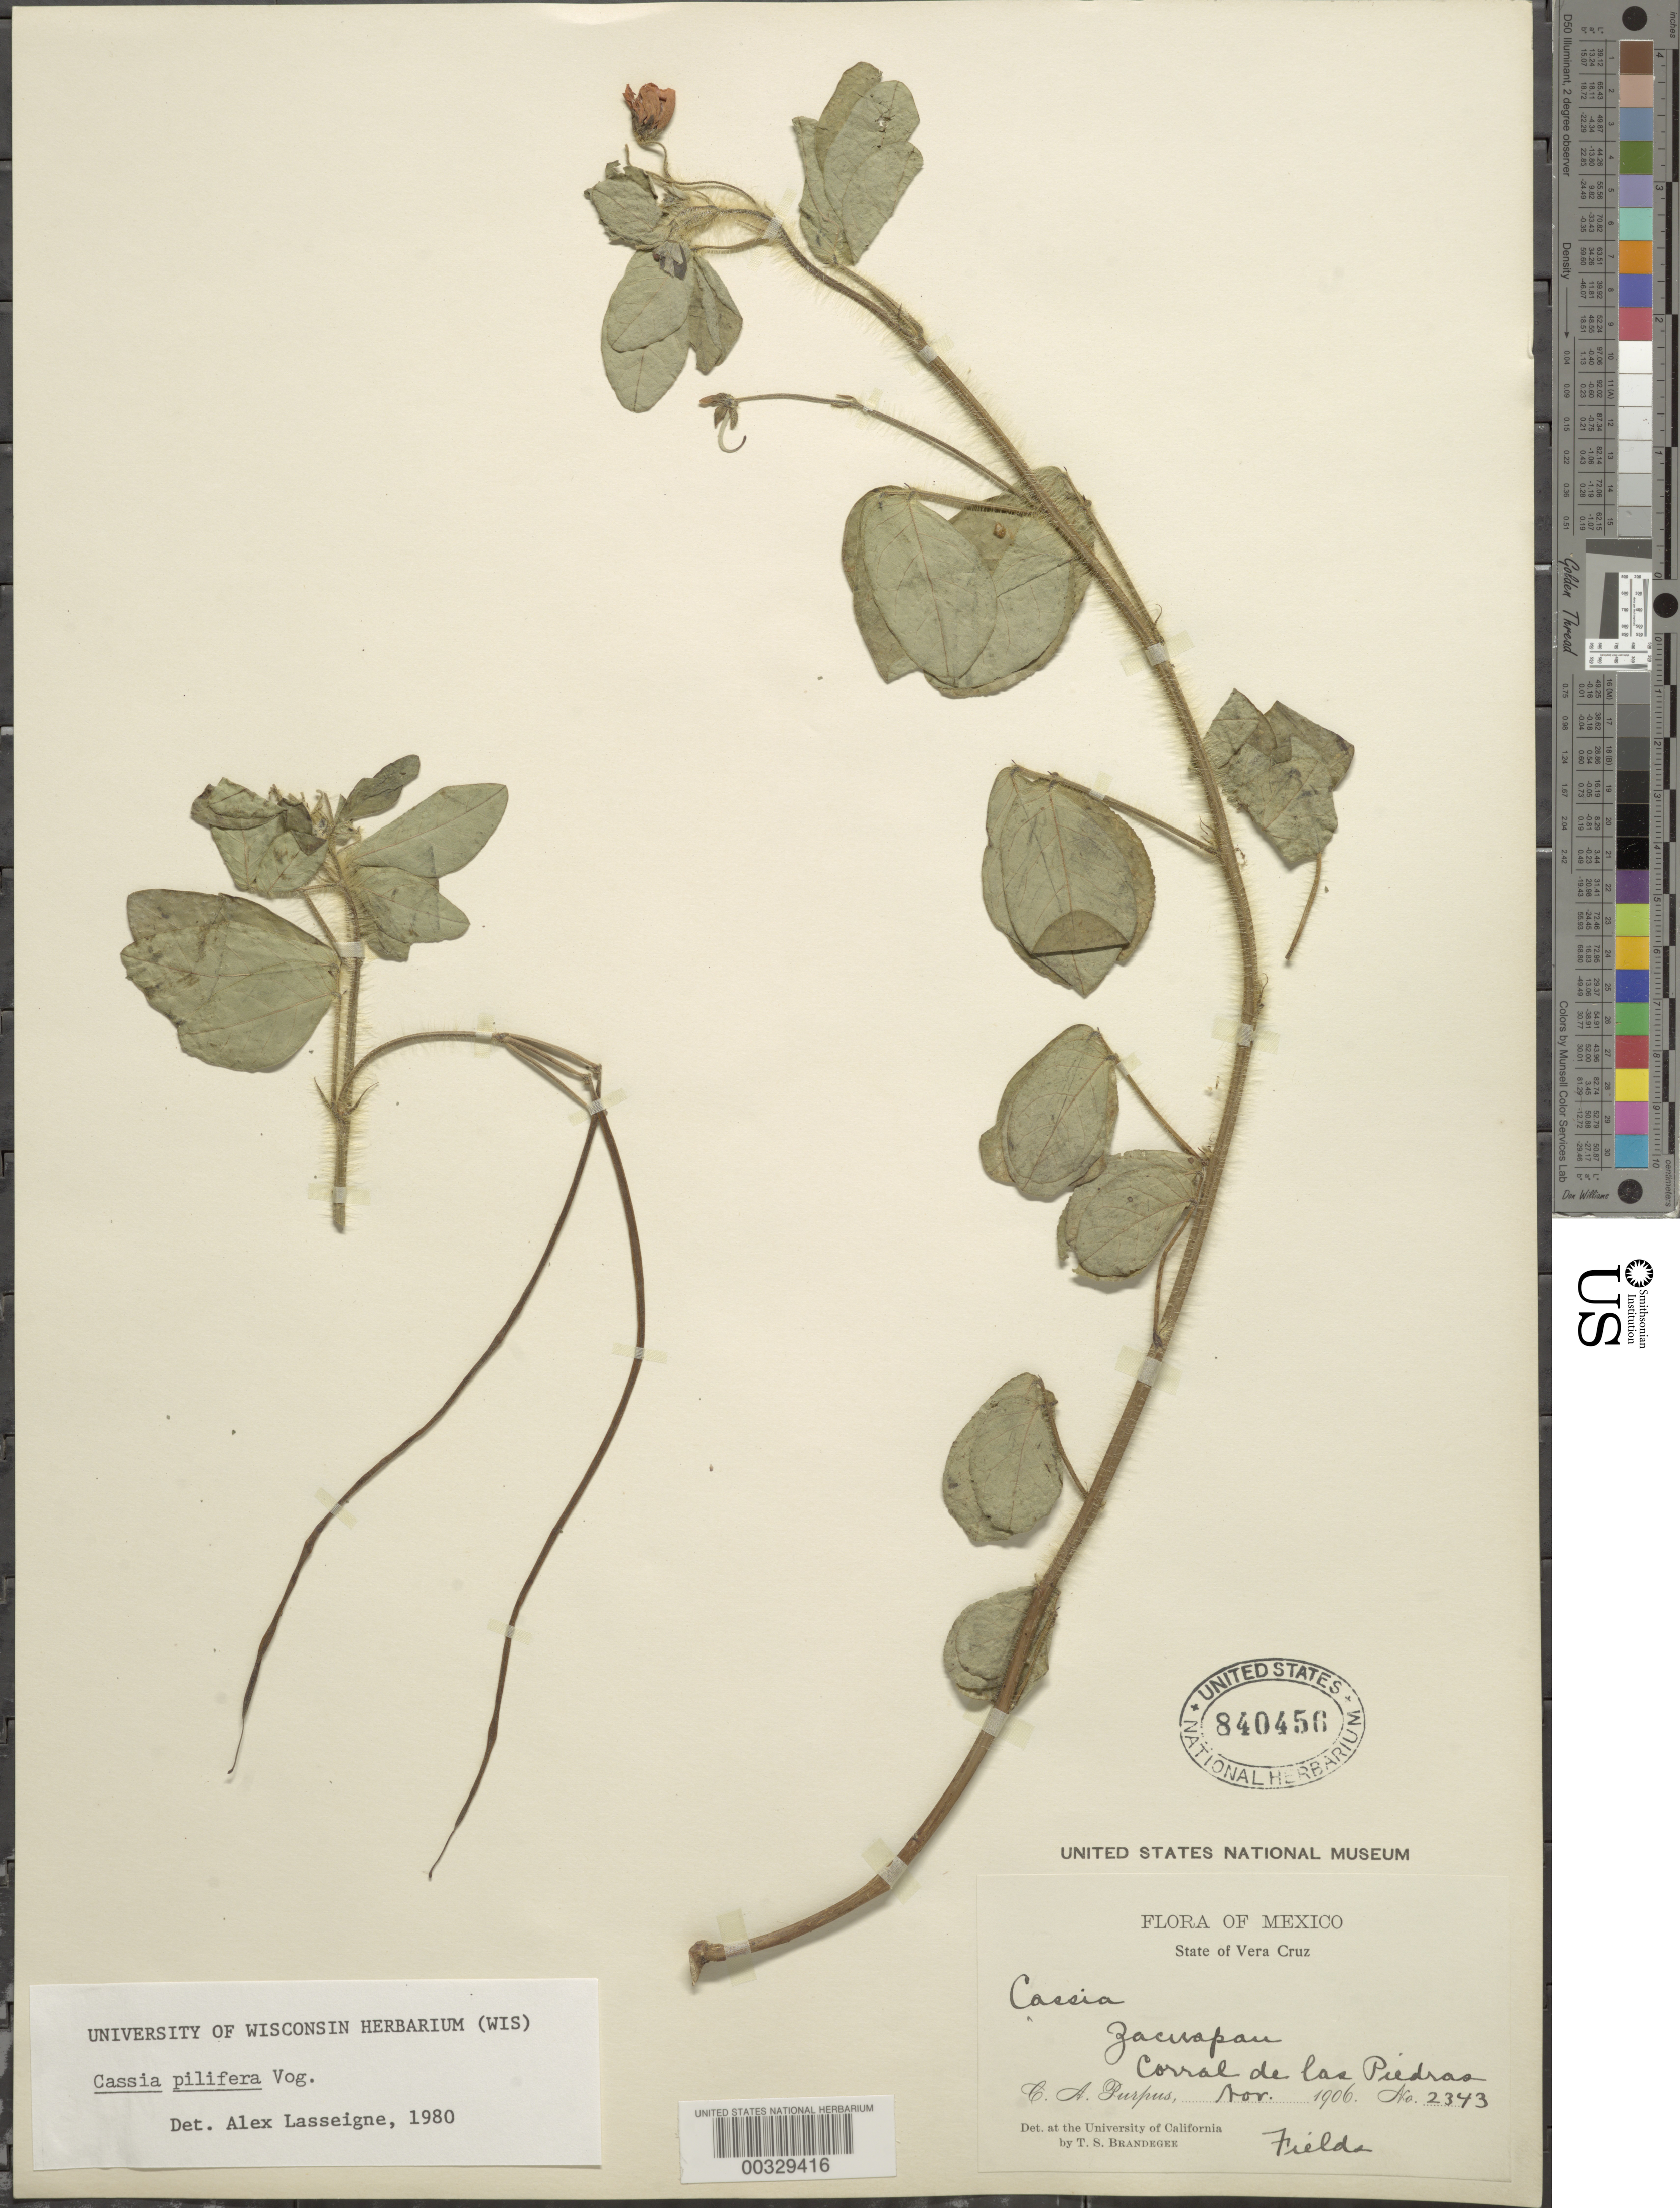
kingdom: Plantae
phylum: Tracheophyta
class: Magnoliopsida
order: Fabales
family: Fabaceae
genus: Senna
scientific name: Senna pilifera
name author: (Vogel) H.S. Irwin & Barneby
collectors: C. A. Purpus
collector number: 2343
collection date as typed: Nov 1906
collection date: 1906-11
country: Mexico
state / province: Veracruz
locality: Corral de Las Piedras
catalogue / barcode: US 840456